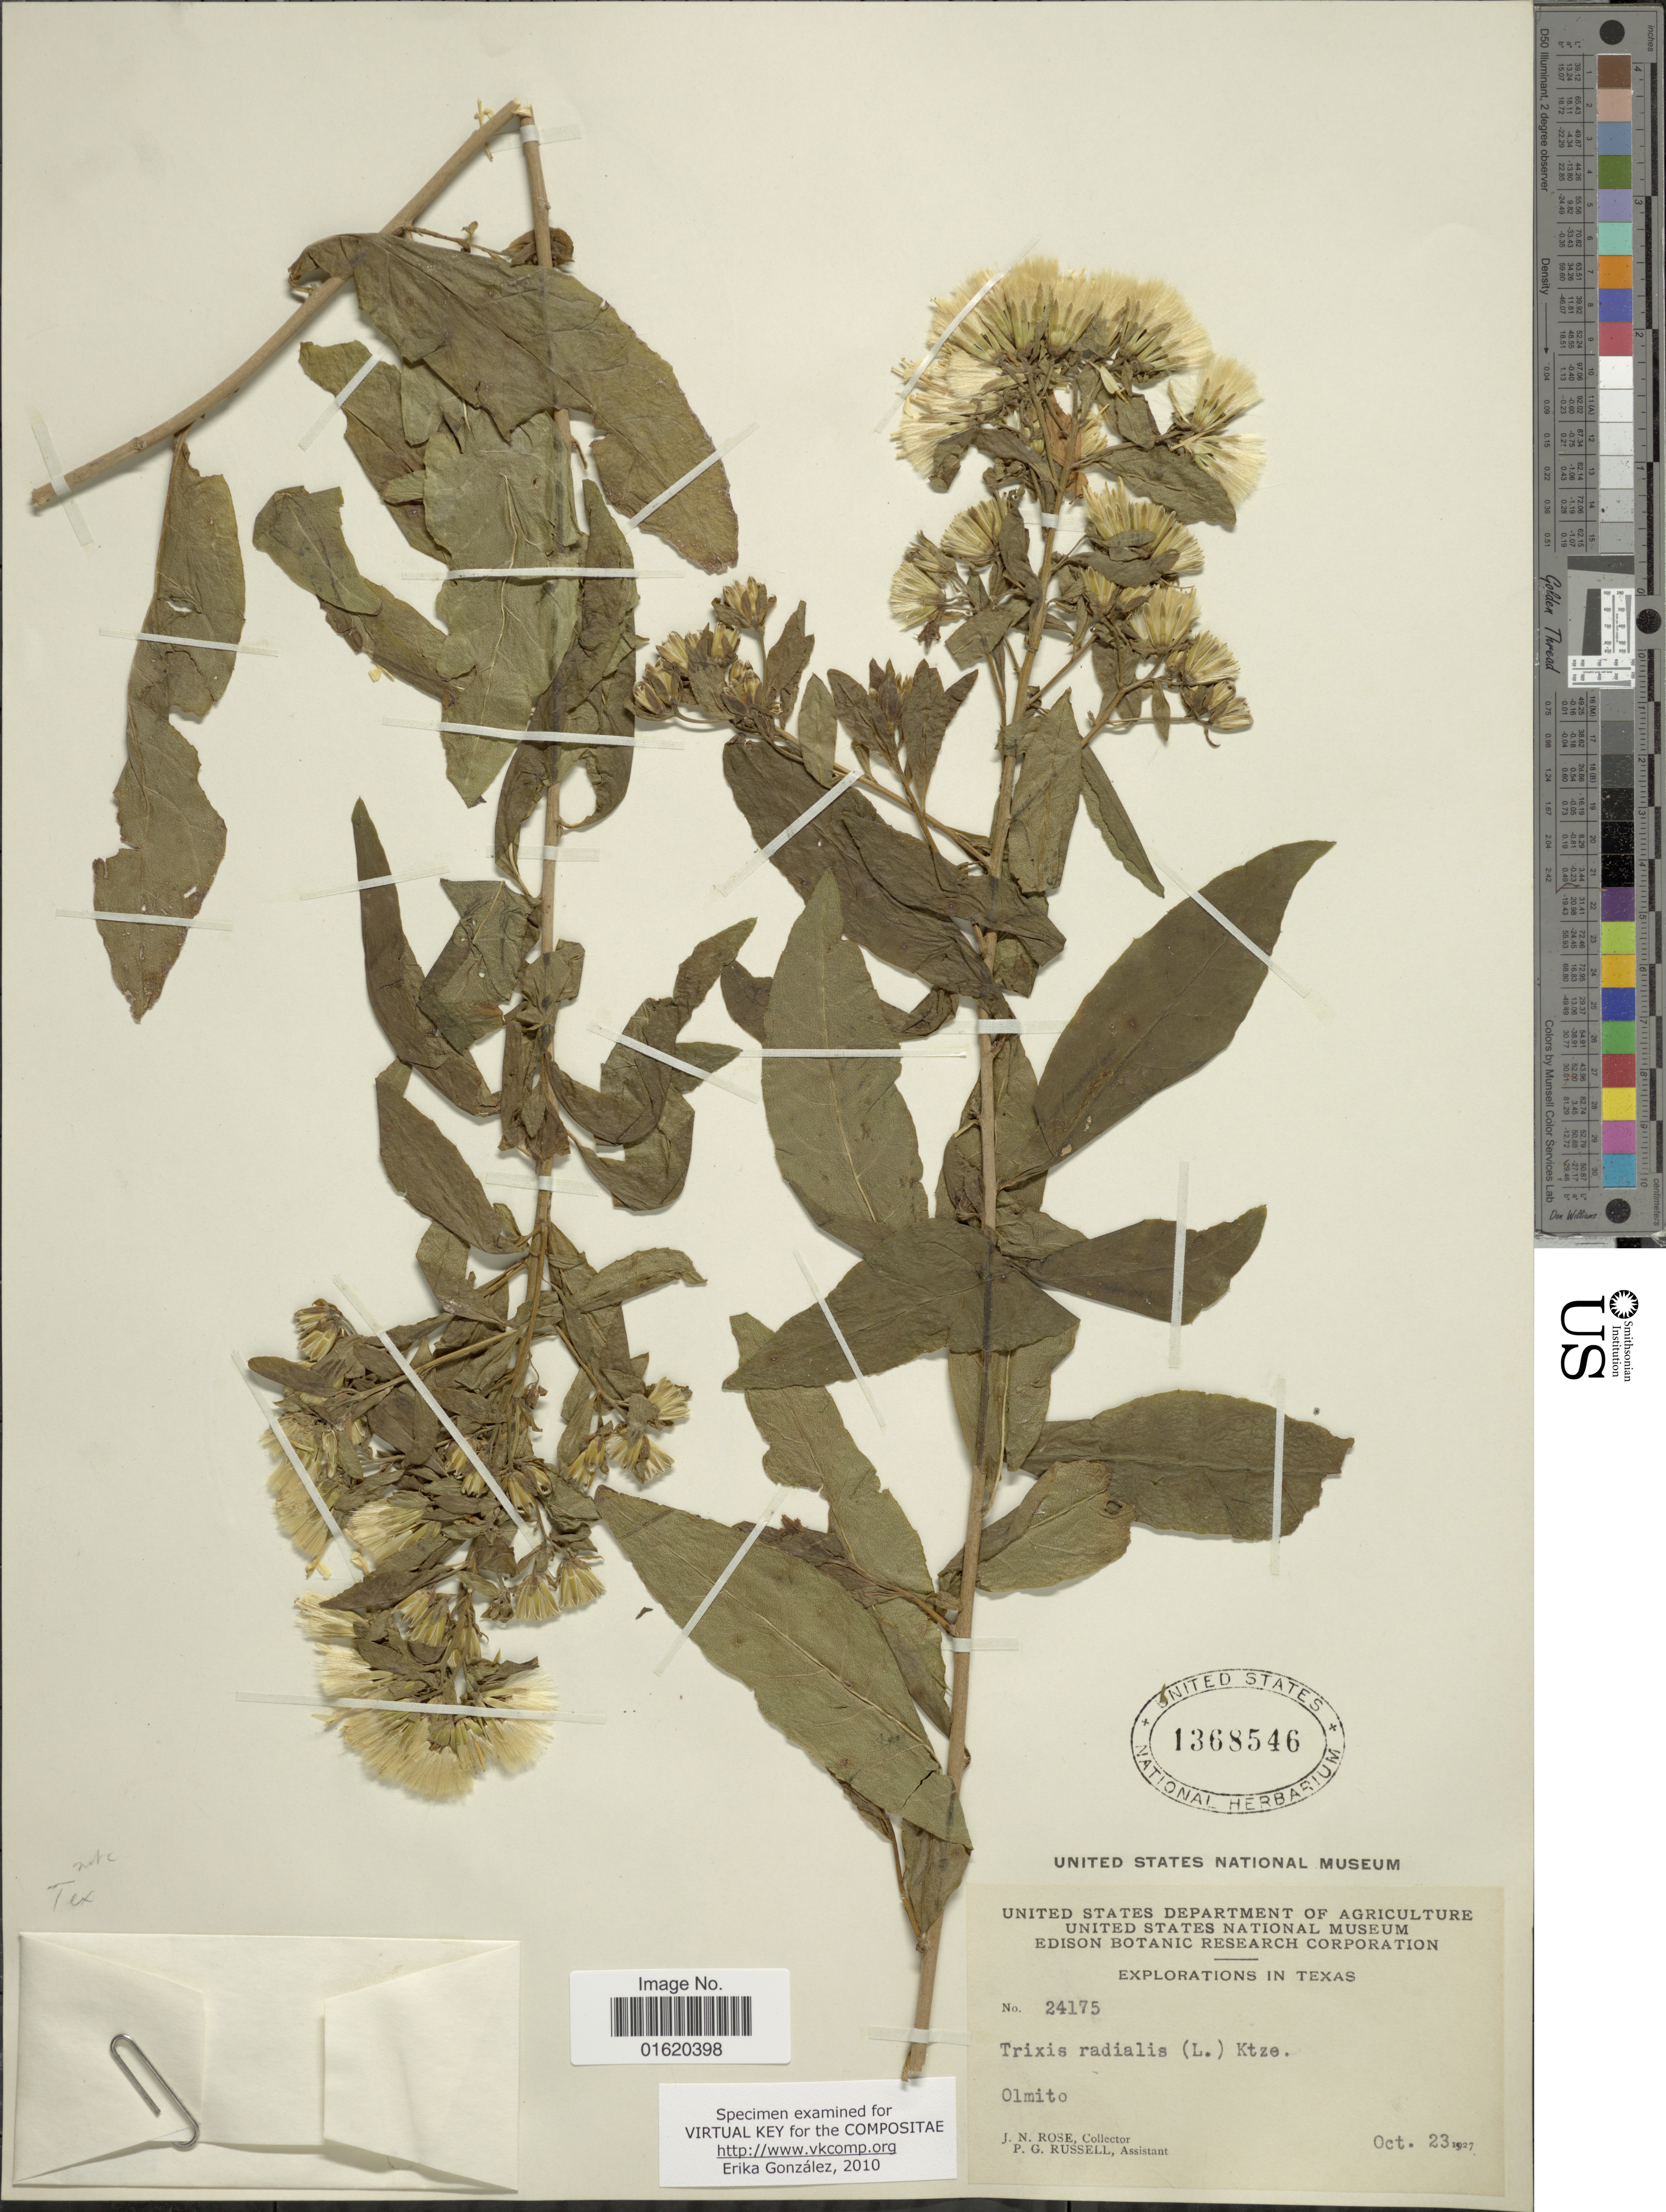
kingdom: Plantae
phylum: Tracheophyta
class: Magnoliopsida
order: Asterales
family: Asteraceae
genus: Trixis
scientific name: Trixis inula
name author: Crantz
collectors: J. N. Rose & P. G. Russell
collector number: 24175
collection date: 1927-10-23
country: United States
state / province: Texas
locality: Olmito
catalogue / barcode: US 1368546